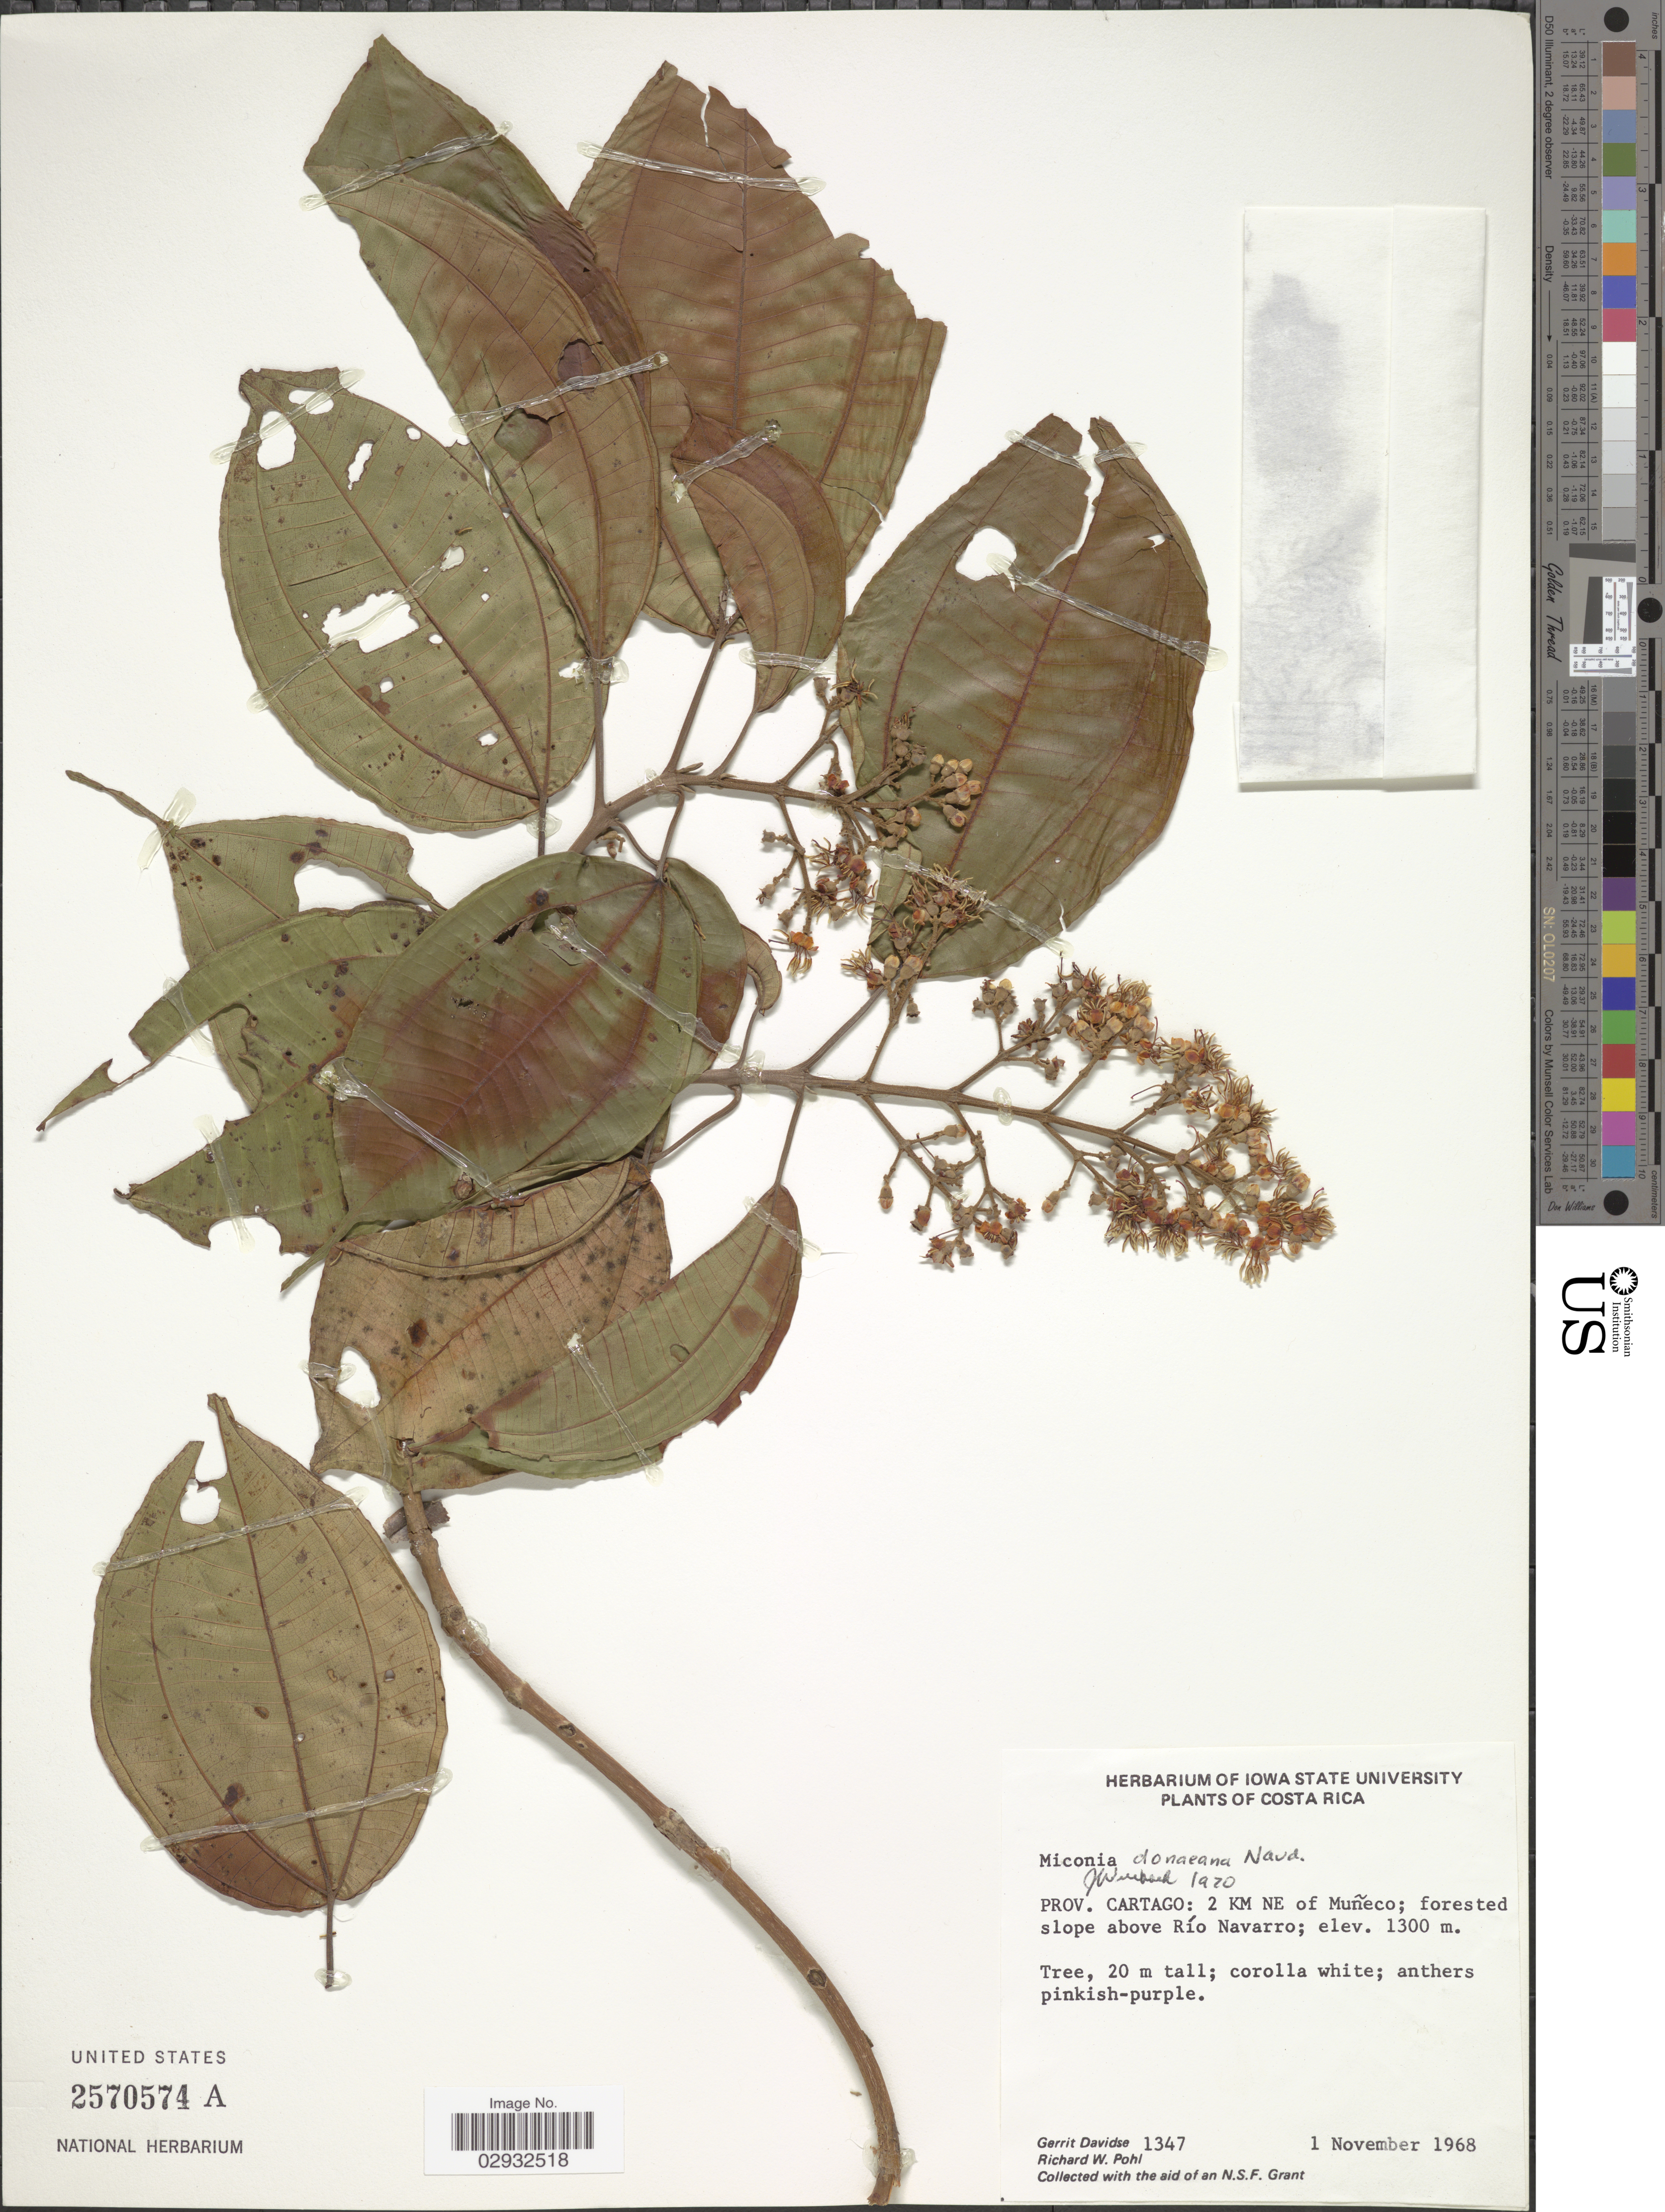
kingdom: Plantae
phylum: Tracheophyta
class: Magnoliopsida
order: Myrtales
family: Melastomataceae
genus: Miconia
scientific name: Miconia donaeana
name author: Naudin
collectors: G. Davidse & R. W. Pohl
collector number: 1347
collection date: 1968-11-01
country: Costa Rica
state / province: Cartago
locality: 2 KM NE of Muñeco; forested slope above Río Navarro.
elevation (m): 1300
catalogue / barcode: US 2570574A